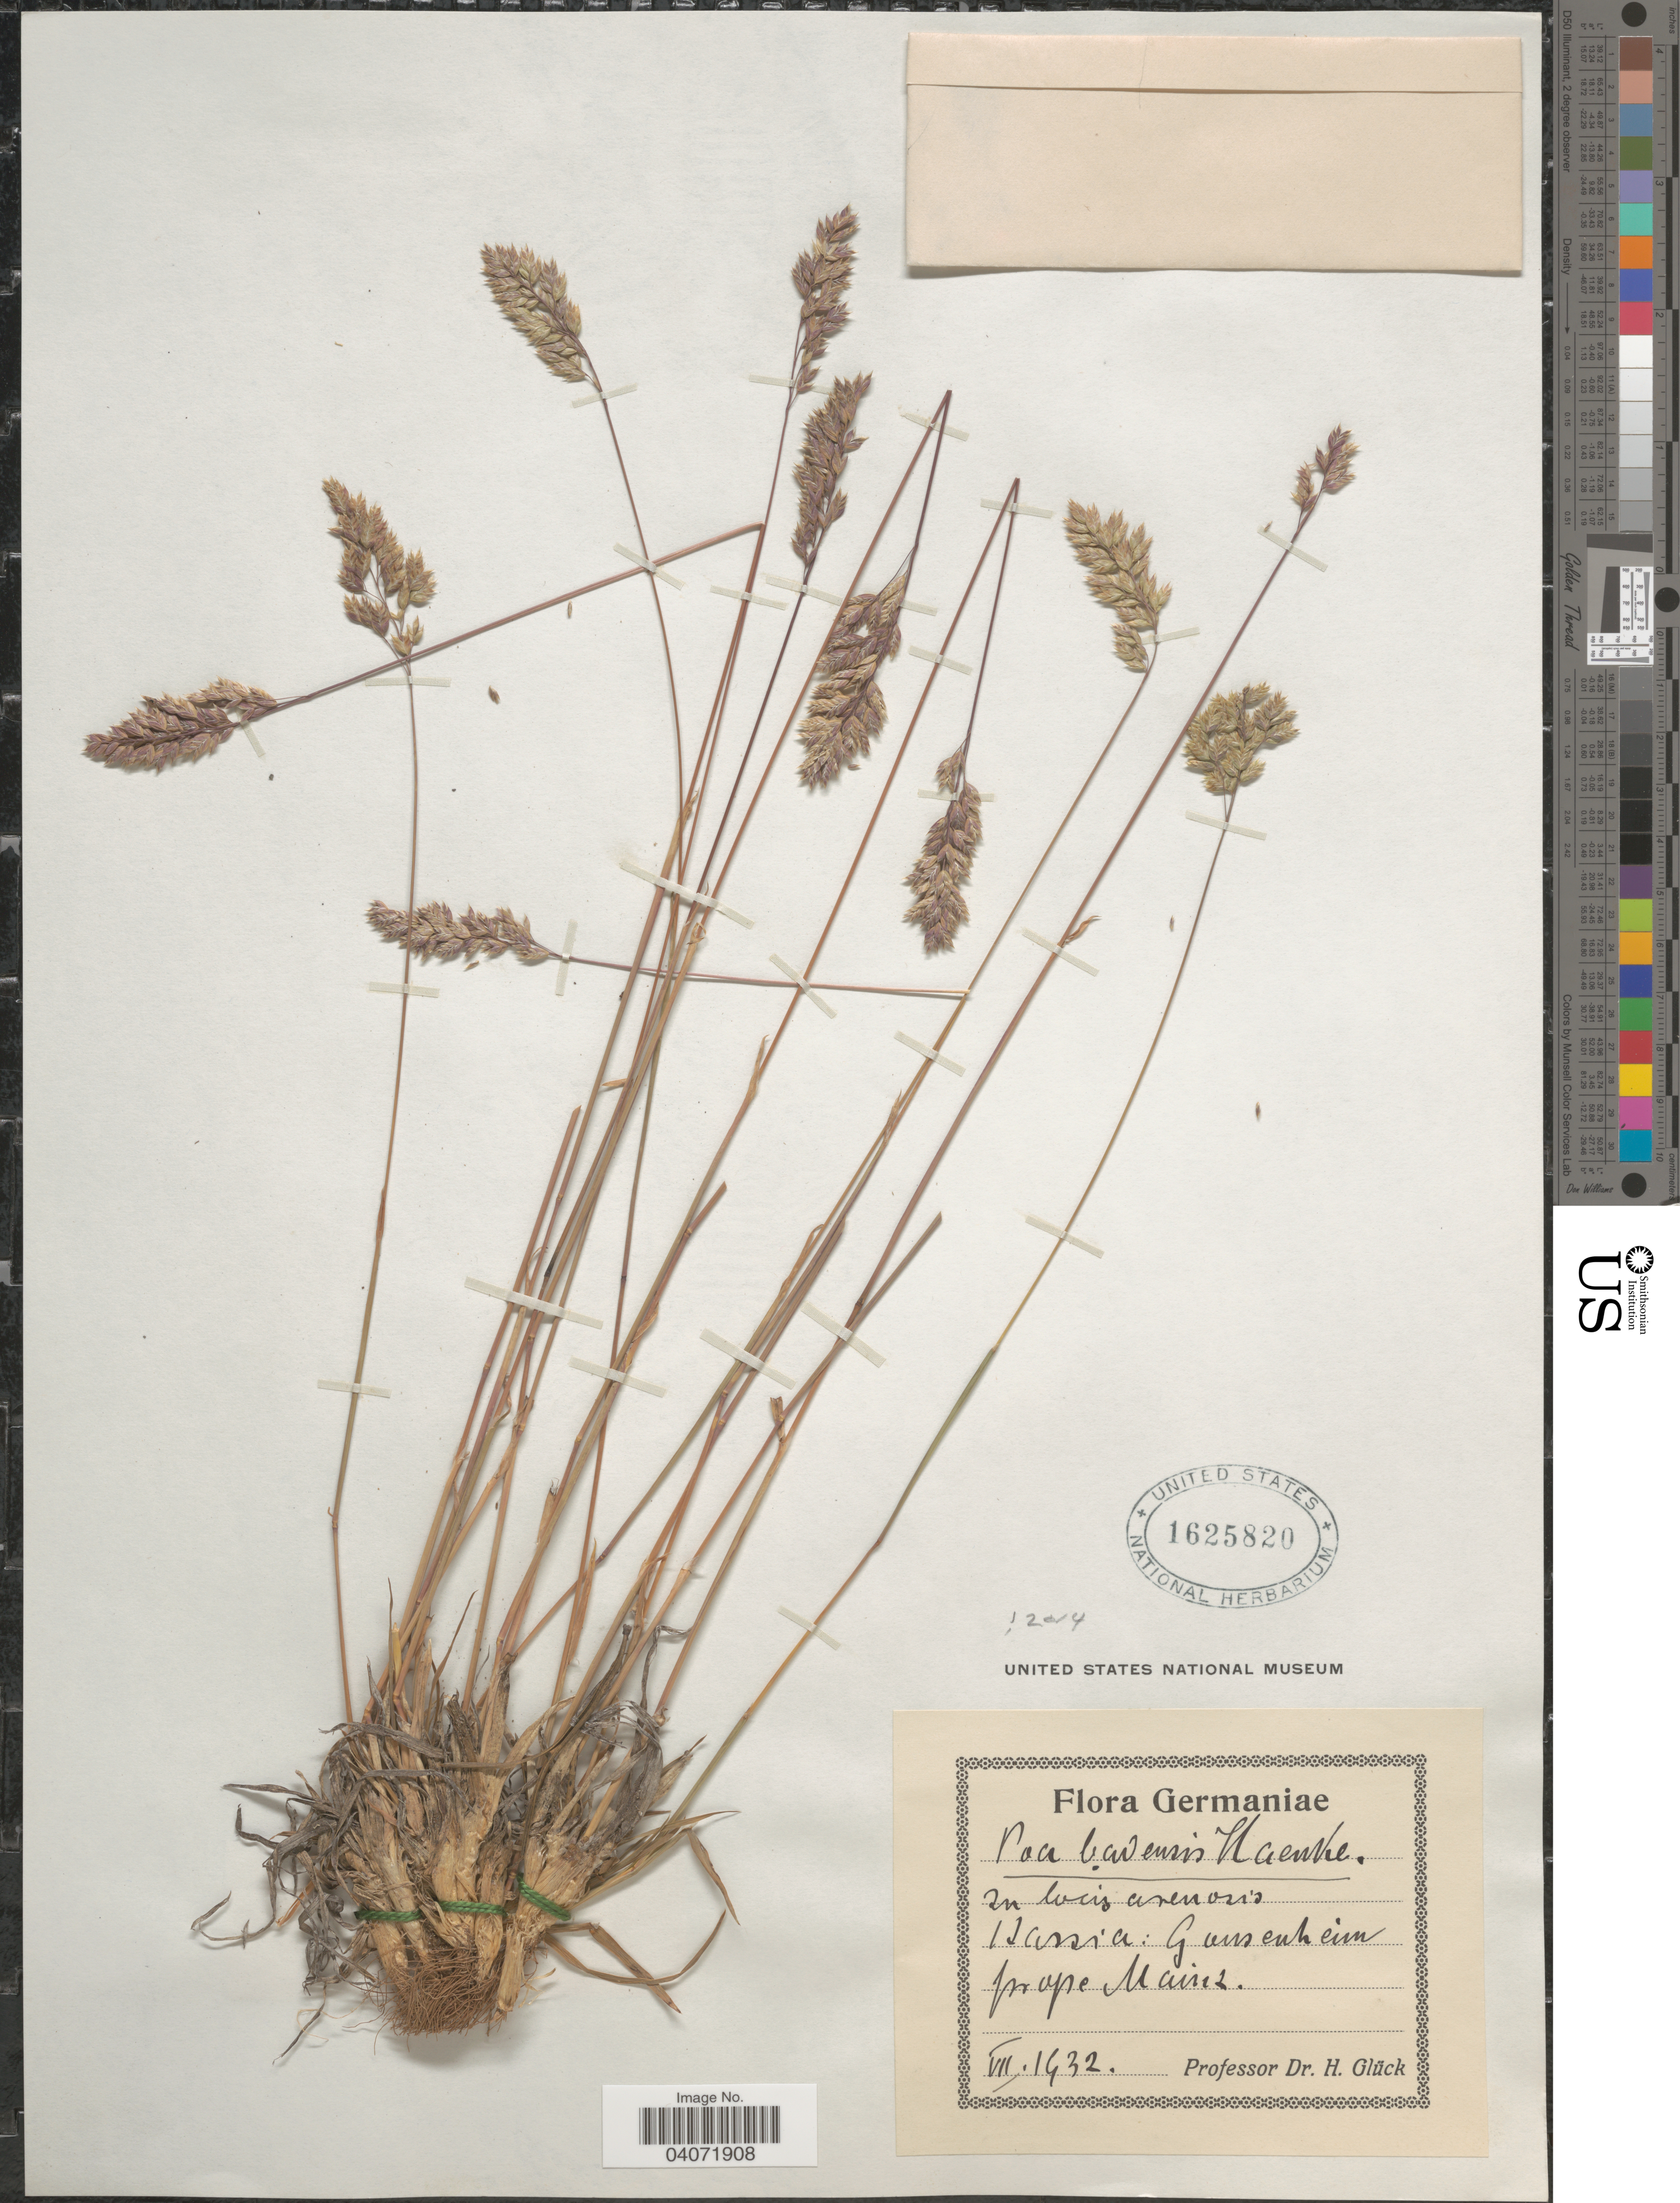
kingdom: Plantae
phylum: Tracheophyta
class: Liliopsida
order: Poales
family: Poaceae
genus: Poa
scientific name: Poa badensis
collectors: H. Glück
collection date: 1932-07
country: Germany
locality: In locis arenosis. Hassia: Gansenheim prope Mainz.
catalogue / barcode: US 1625820